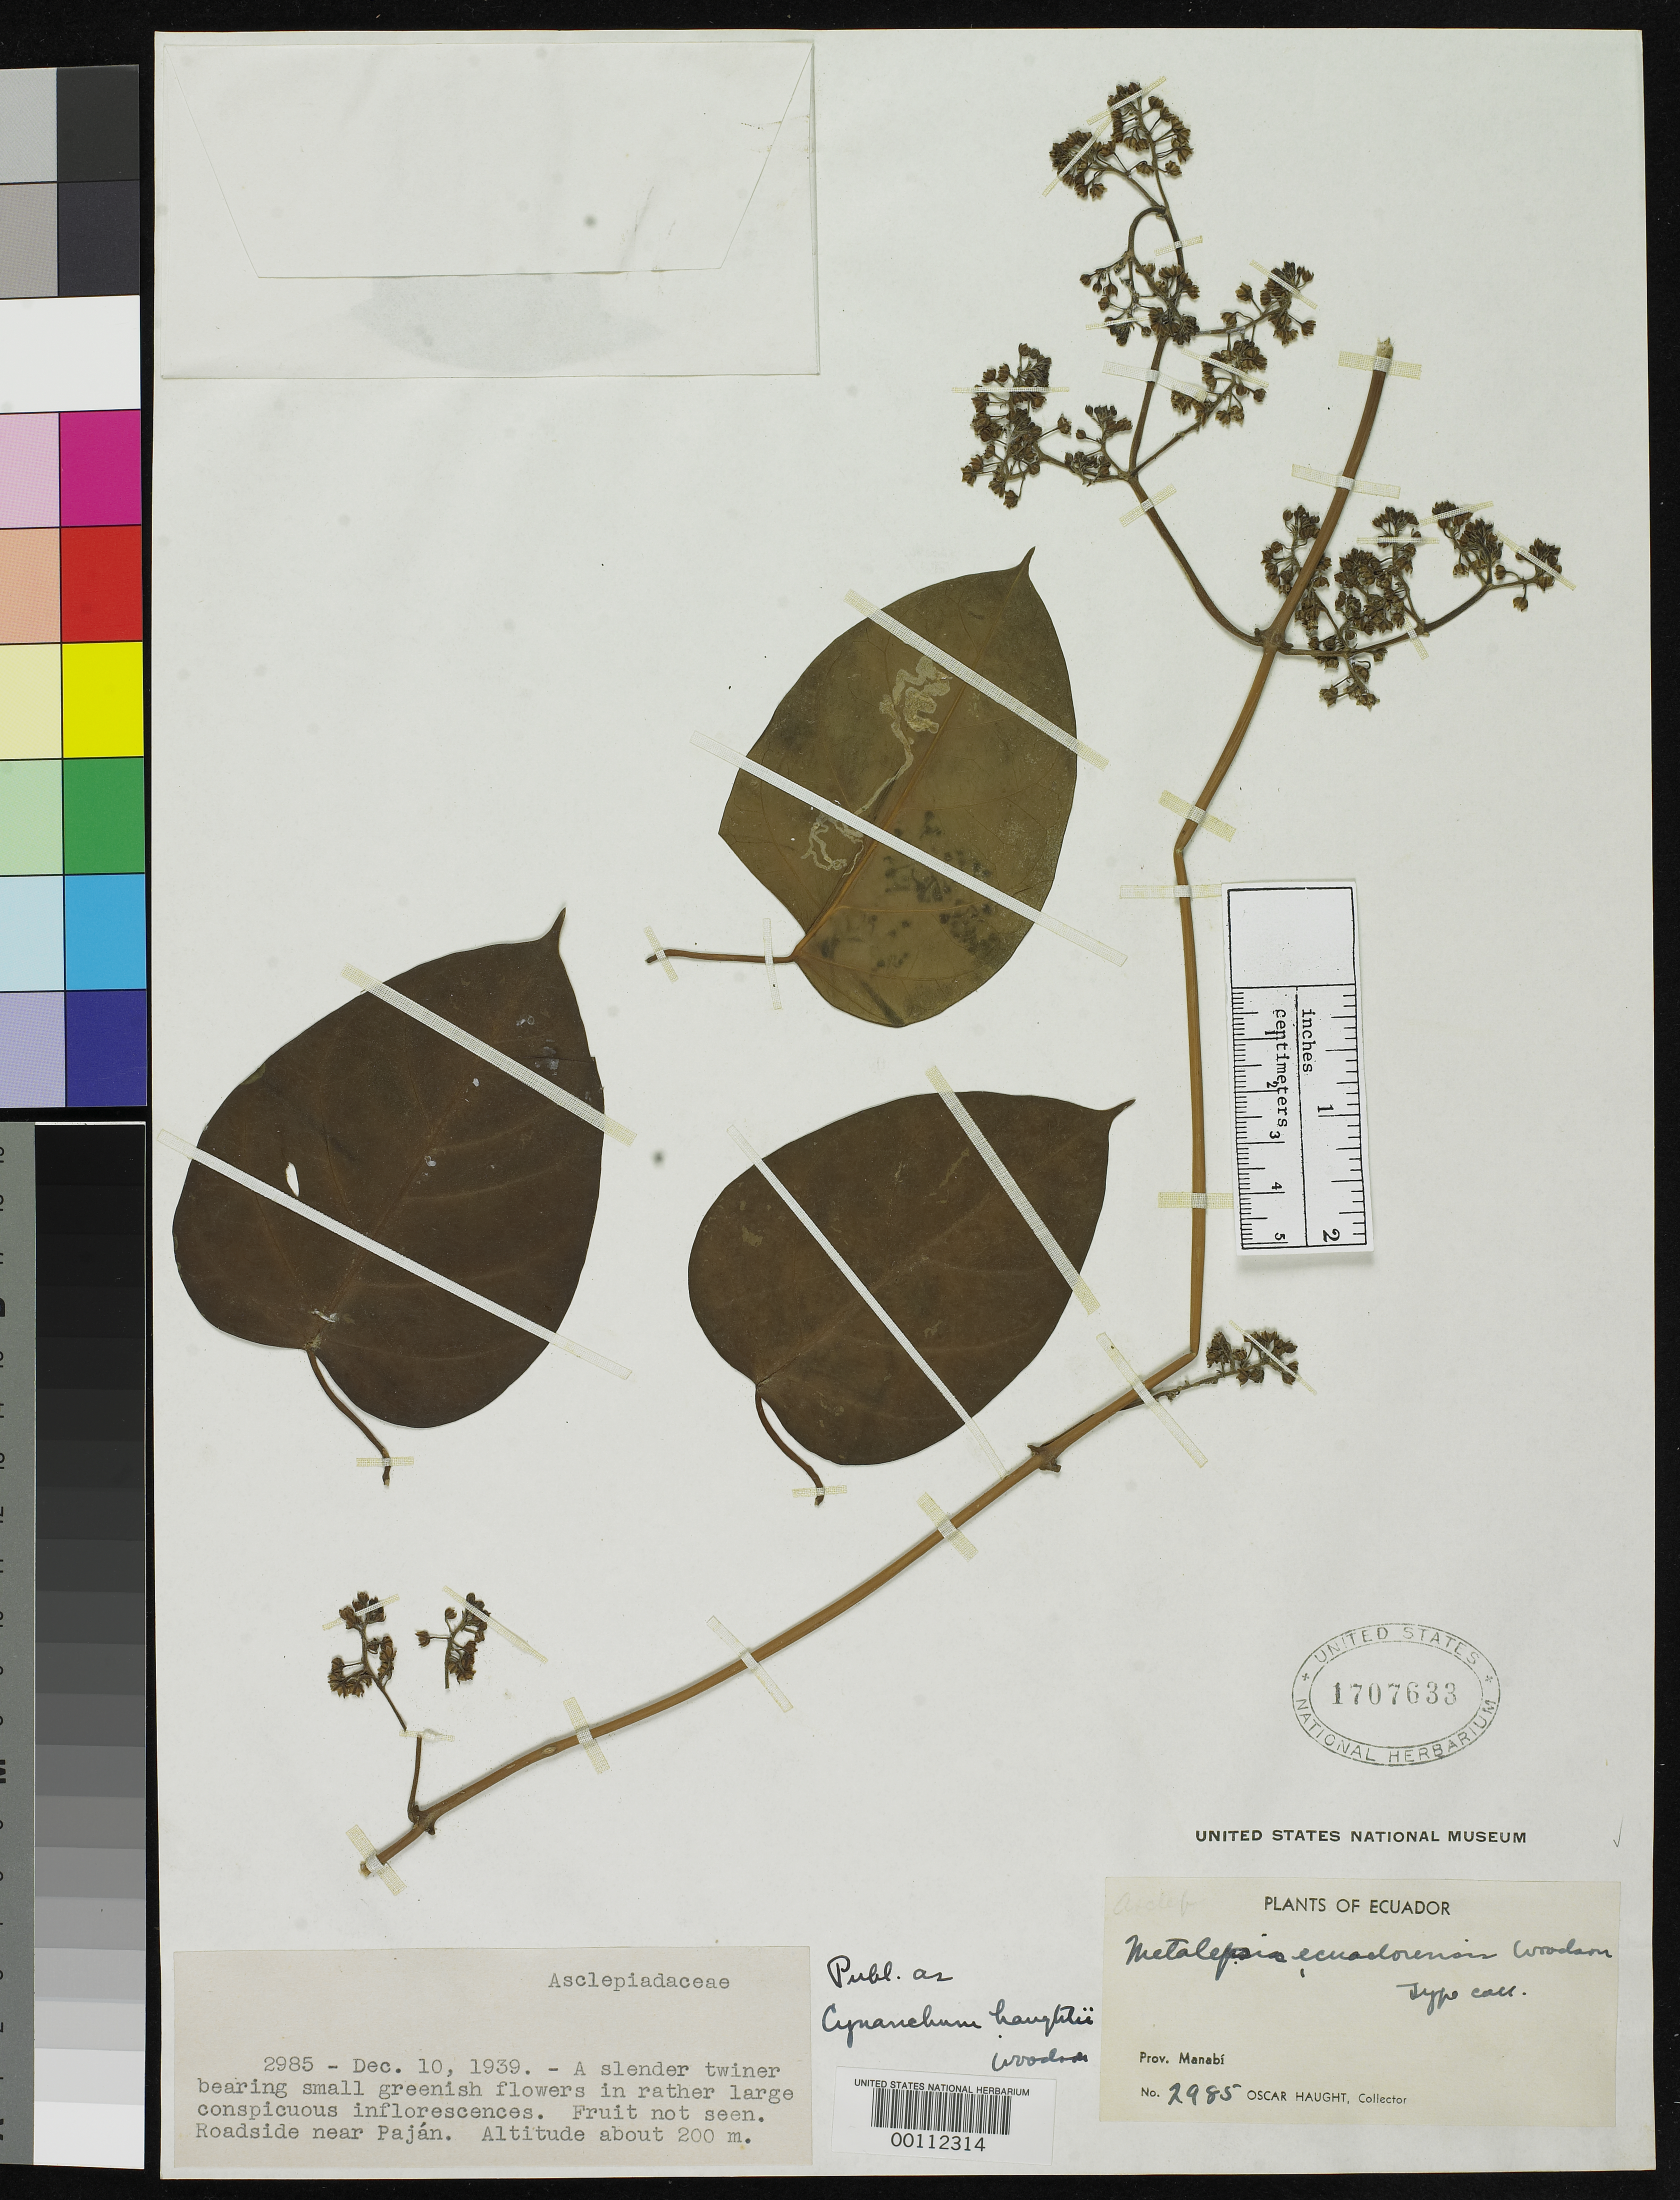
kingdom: Plantae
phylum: Tracheophyta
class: Magnoliopsida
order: Gentianales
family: Apocynaceae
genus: Cynanchum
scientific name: Cynanchum haughtii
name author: Woodson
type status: Isotype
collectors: O. L. Haught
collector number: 2985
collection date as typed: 10 Dec 1939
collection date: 1939-12-10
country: Ecuador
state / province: Manabí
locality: Near Pajan.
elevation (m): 200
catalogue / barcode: US 1707633